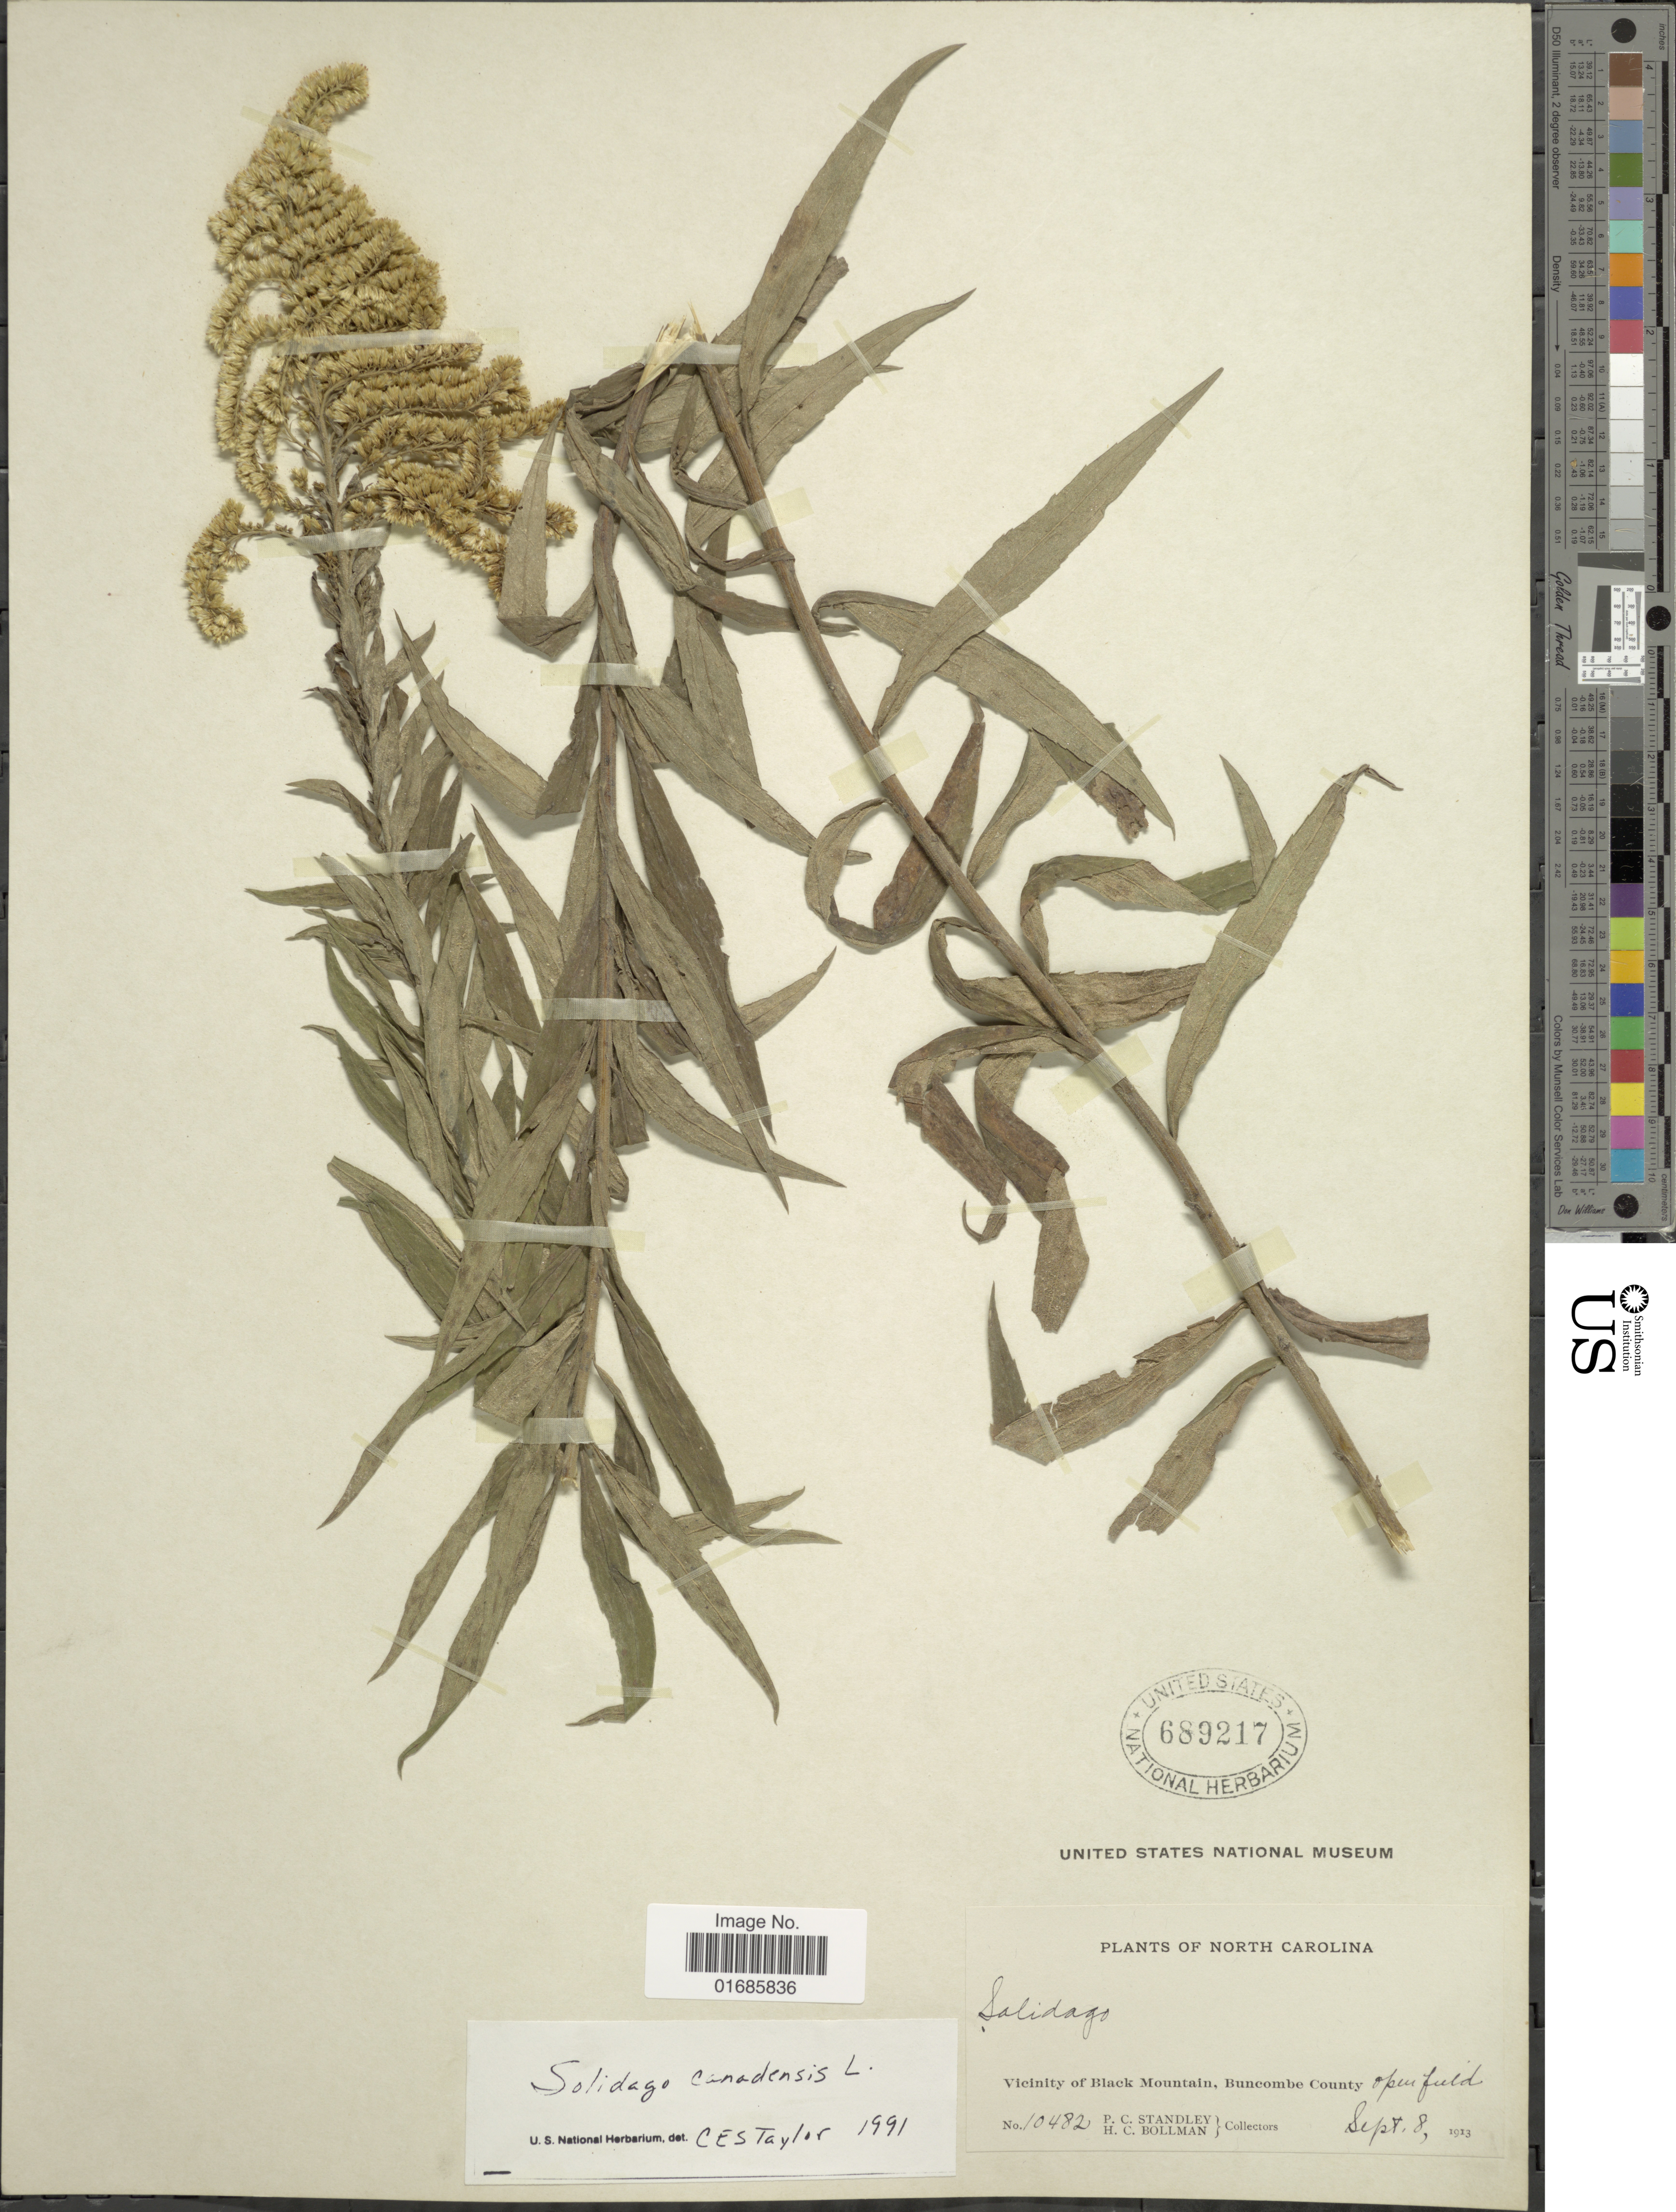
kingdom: Plantae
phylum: Tracheophyta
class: Magnoliopsida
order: Asterales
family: Asteraceae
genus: Solidago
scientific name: Solidago canadensis var. scabra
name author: (Muhl. ex Willd.) Torr. & A. Gray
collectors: P. C. Standley & H. C. Bollman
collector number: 10482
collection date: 1913-09-08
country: United States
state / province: North Carolina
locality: Vicinity of Black Mountain, Buncombe County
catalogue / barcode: US 689217